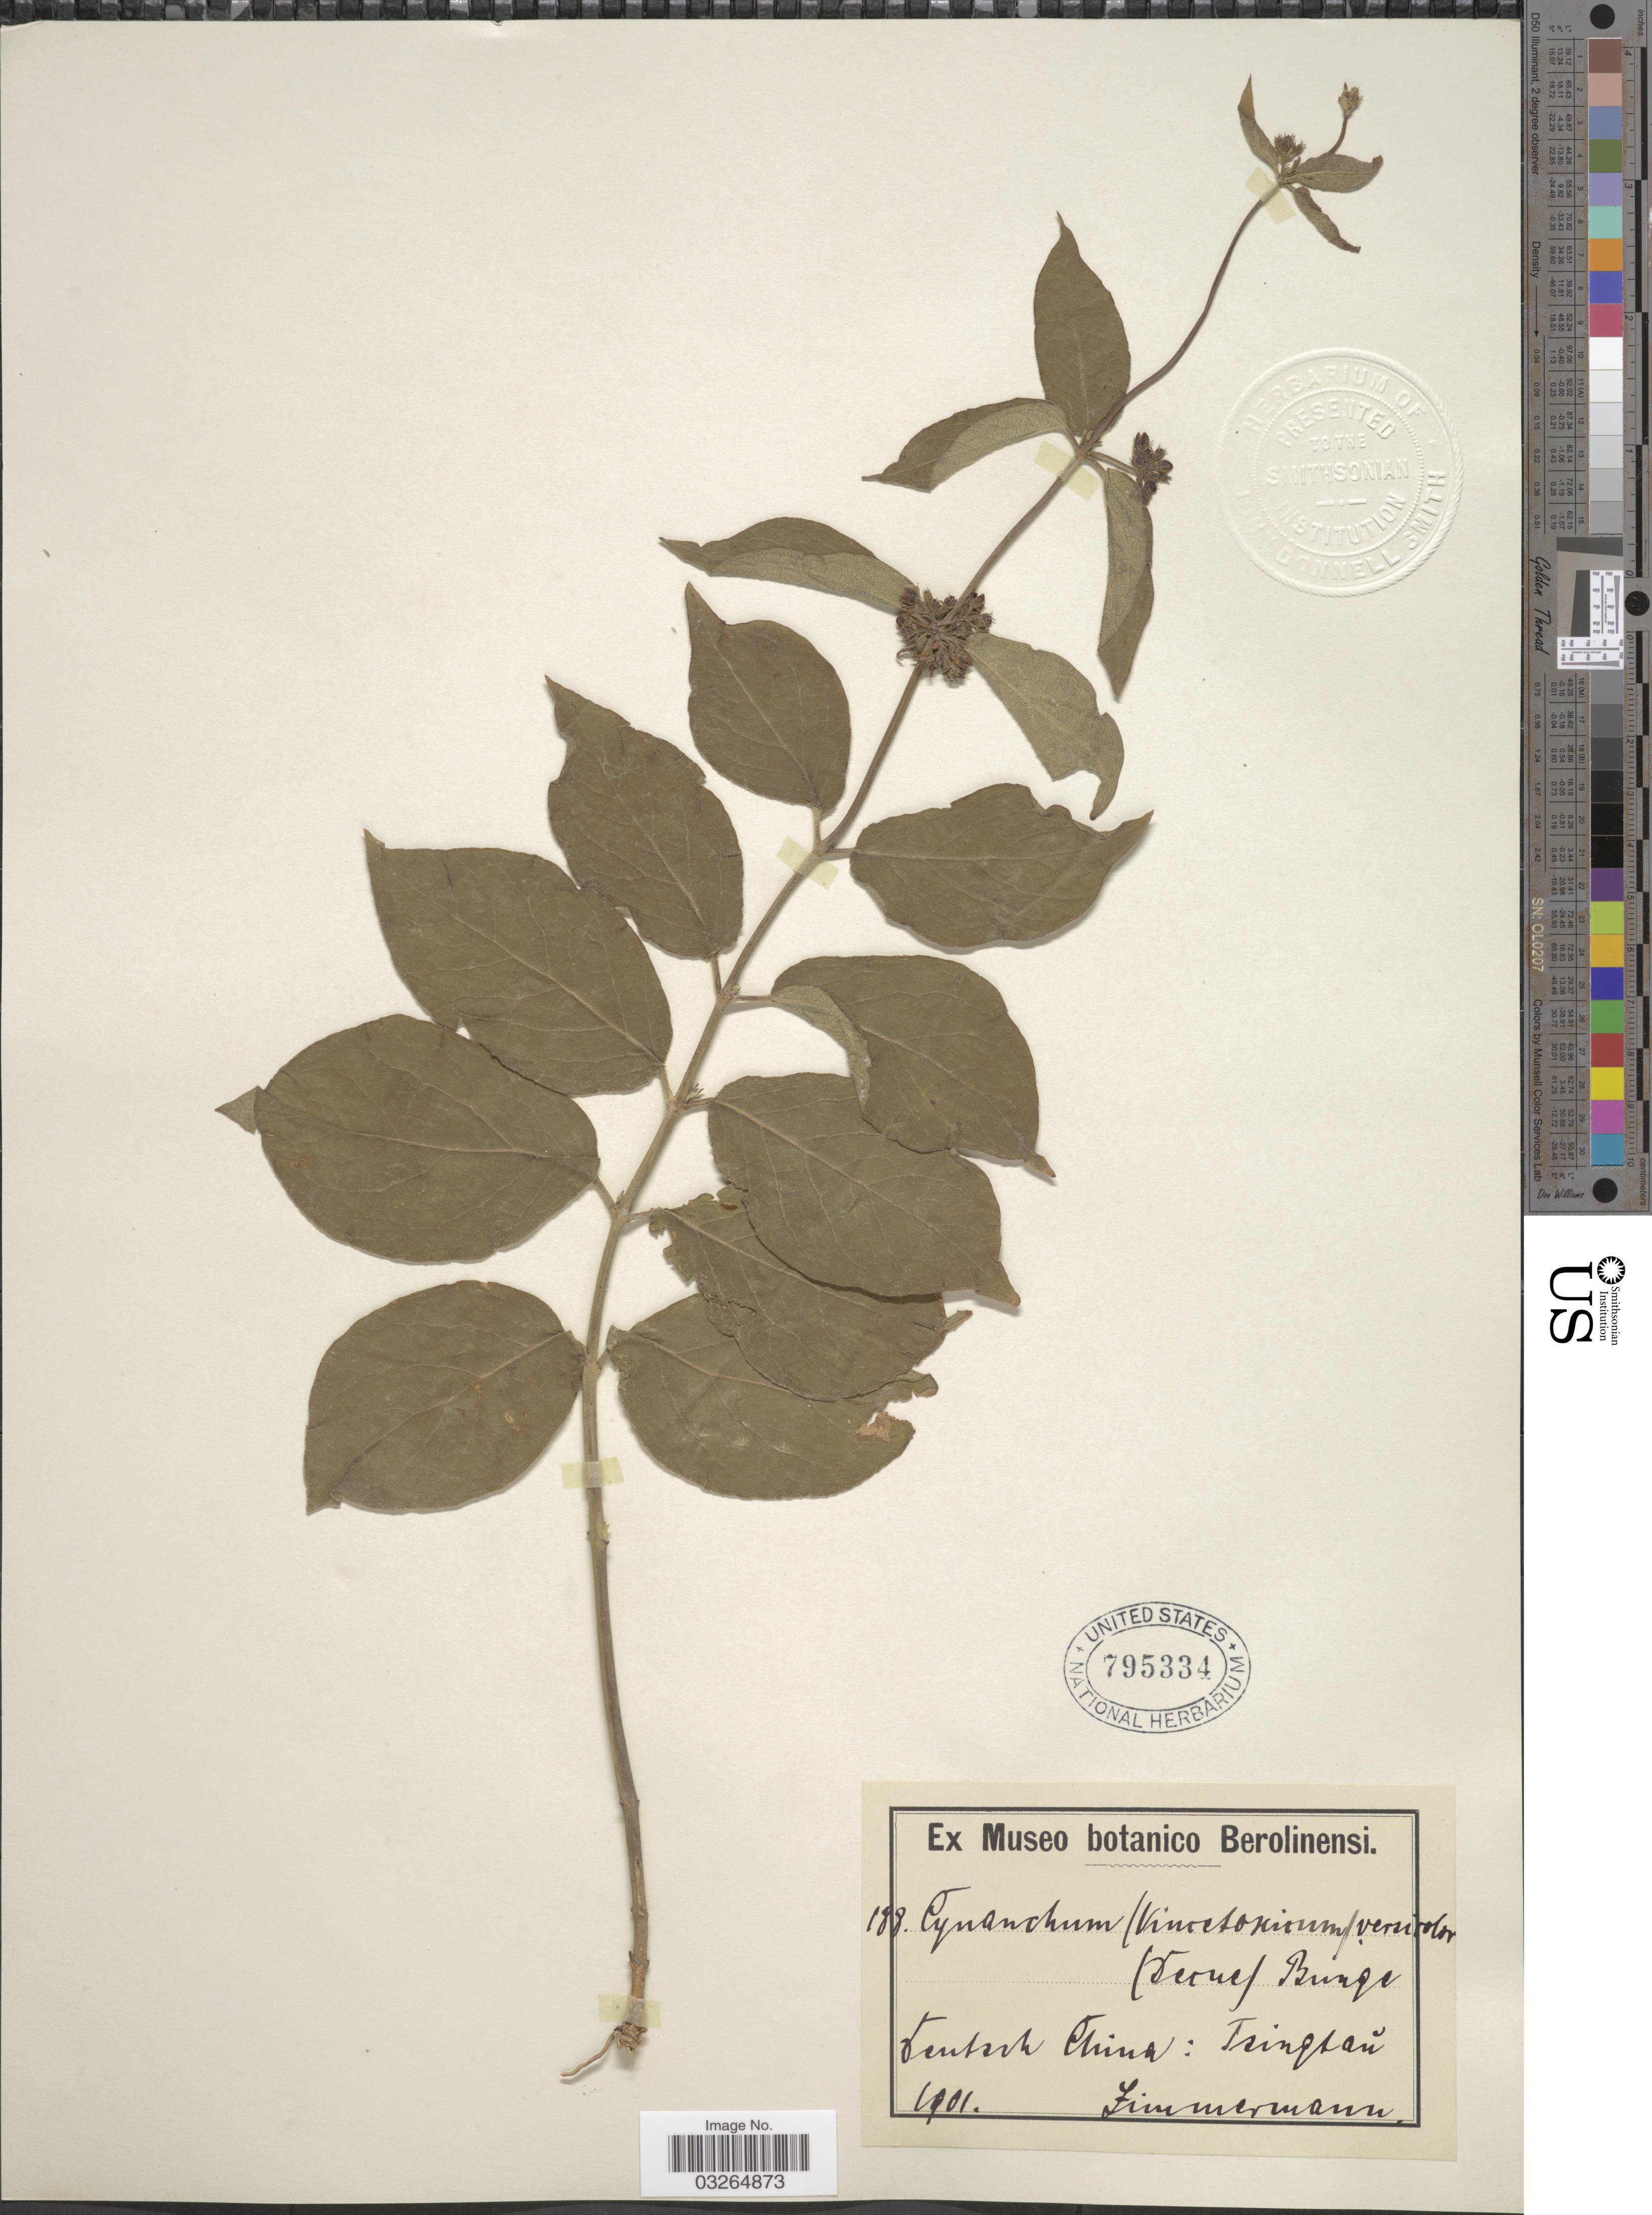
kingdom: Plantae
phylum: Tracheophyta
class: Magnoliopsida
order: Gentianales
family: Apocynaceae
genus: Cynanchum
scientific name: Cynanchum versicolor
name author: Bunge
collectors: -. Zimmermann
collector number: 188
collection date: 1901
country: China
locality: Deutsch China: Tsingtau.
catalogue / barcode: US 795334